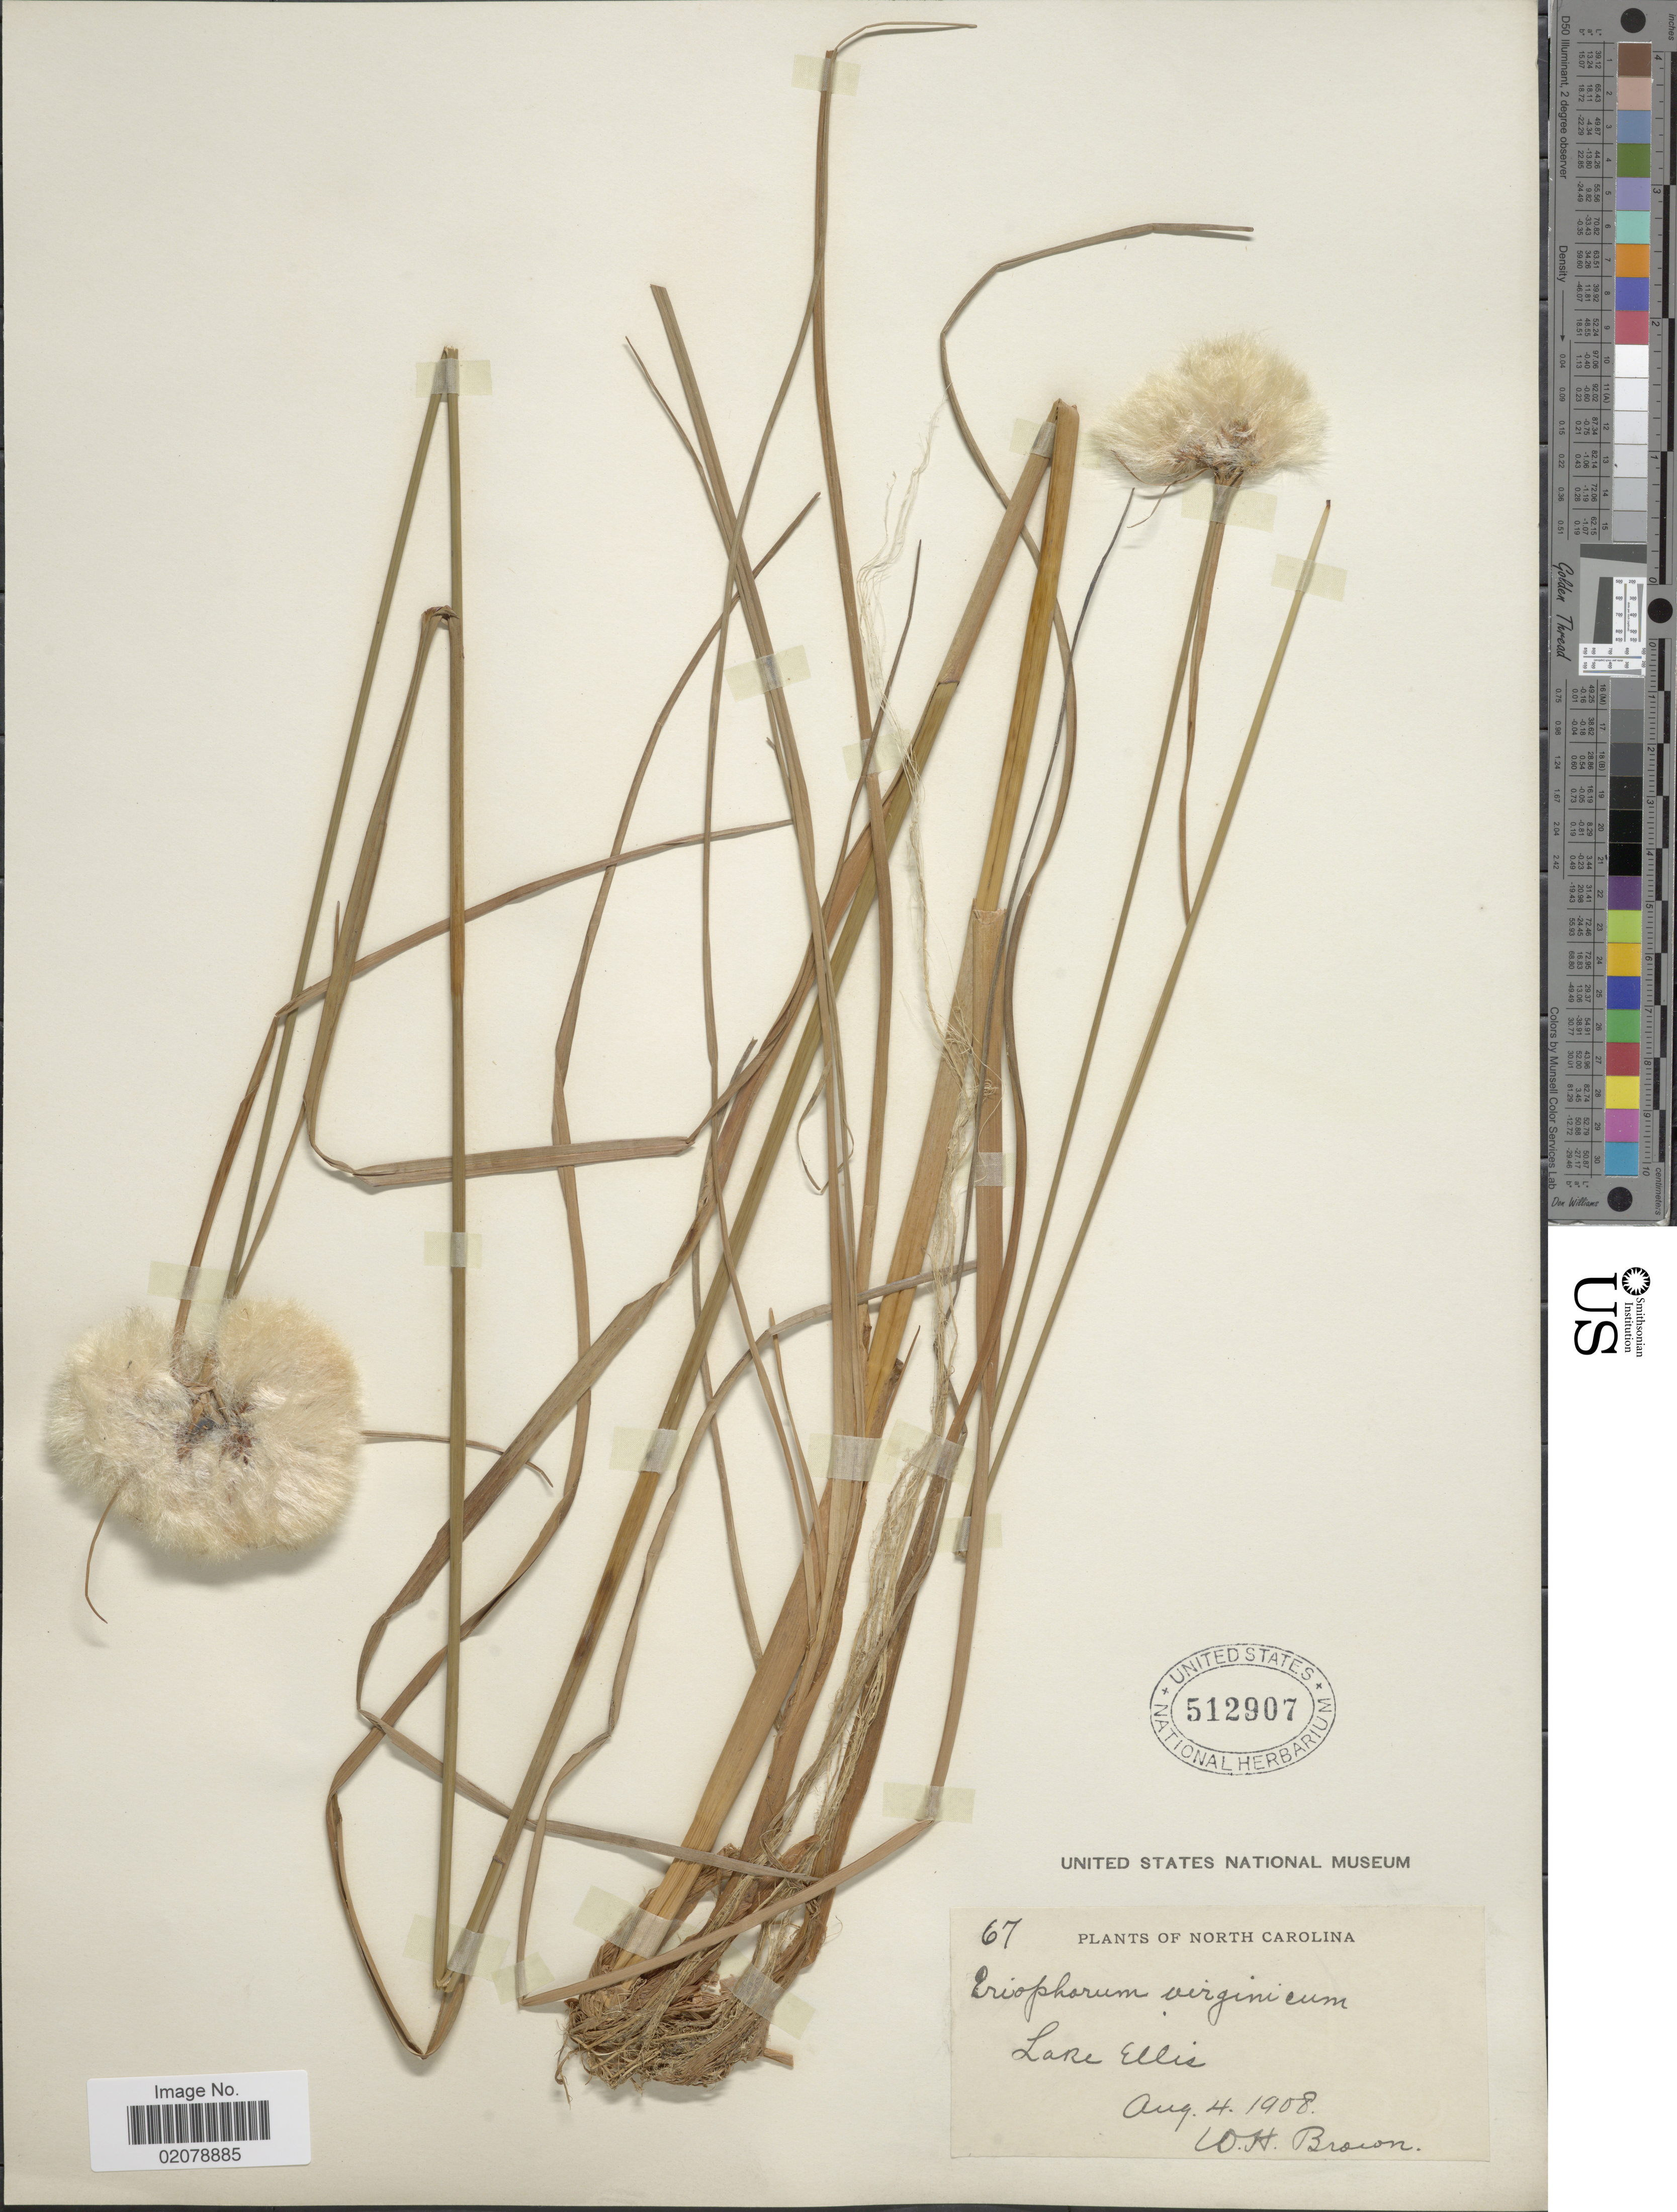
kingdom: Plantae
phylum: Tracheophyta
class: Liliopsida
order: Poales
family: Cyperaceae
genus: Eriophorum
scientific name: Eriophorum virginicum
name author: L.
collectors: W. H. Brown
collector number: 67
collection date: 1908-08-04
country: United States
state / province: North Carolina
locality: Lake Ellis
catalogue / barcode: US 512907